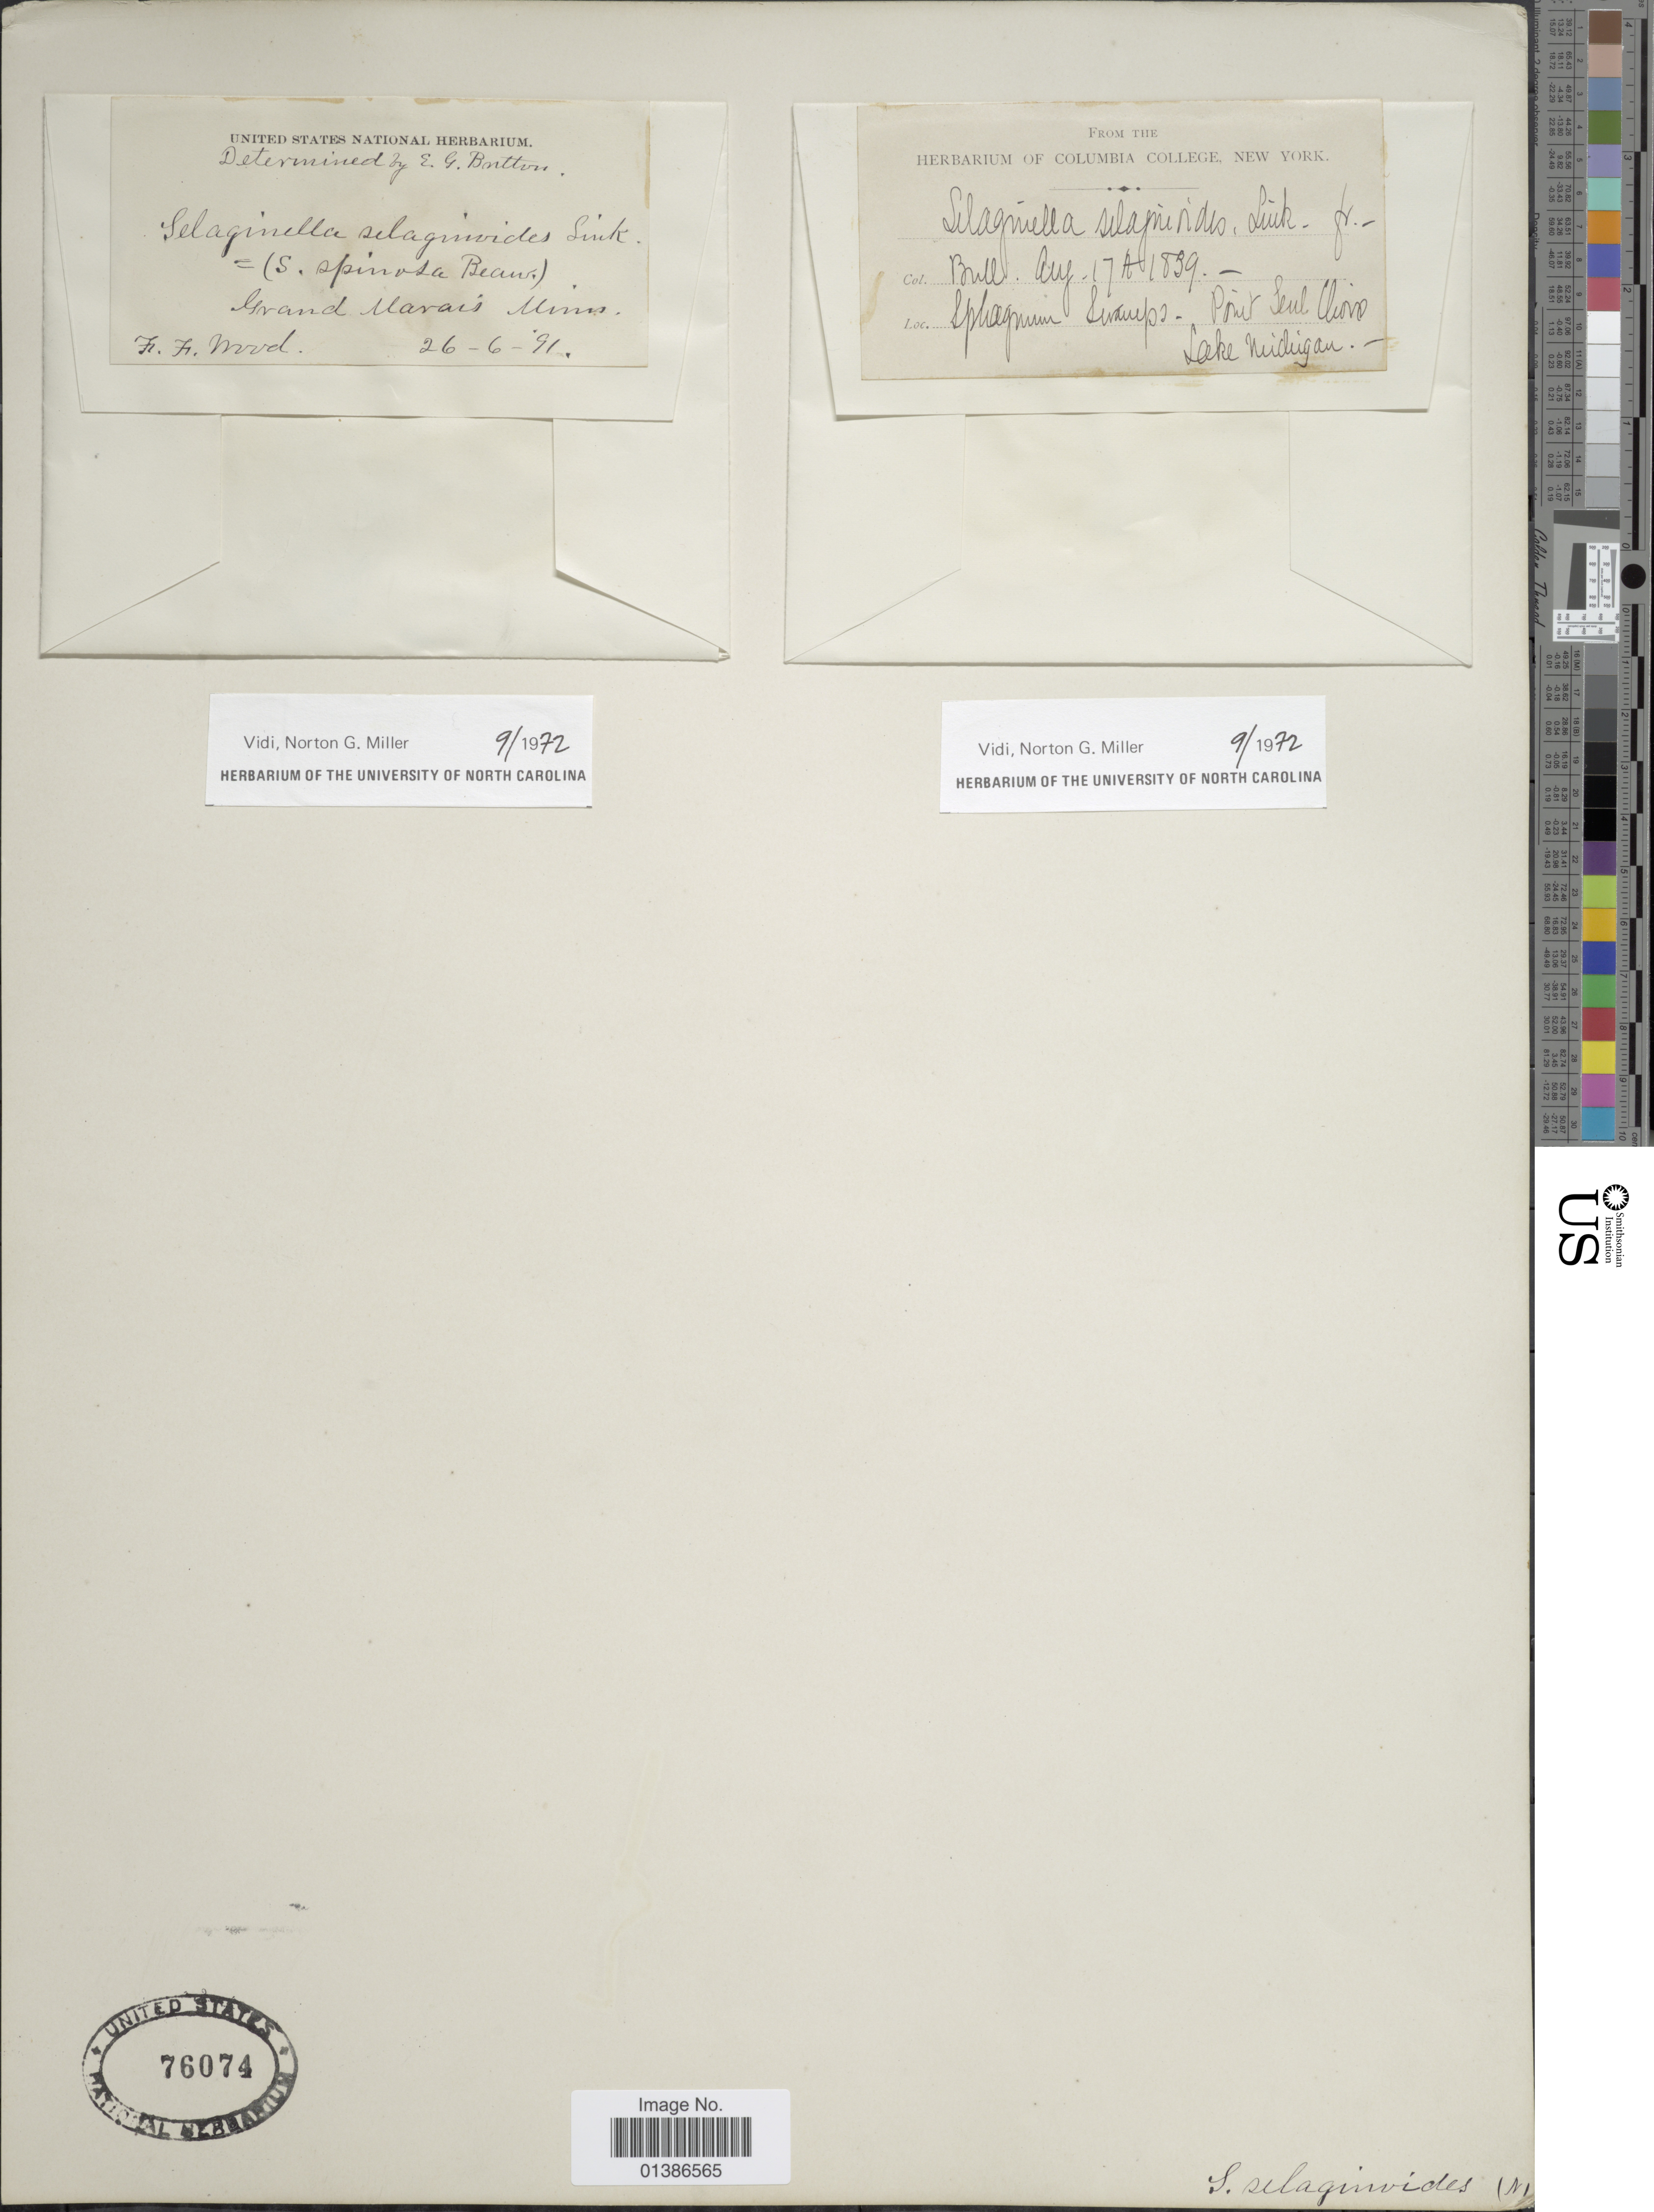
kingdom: Plantae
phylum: Tracheophyta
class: Lycopodiopsida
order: Selaginellales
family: Selaginellaceae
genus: Selaginella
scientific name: Selaginella selaginoides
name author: (L.) Link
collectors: Bull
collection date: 1839-08-17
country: United States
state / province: Michigan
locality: Point Seul Choix.